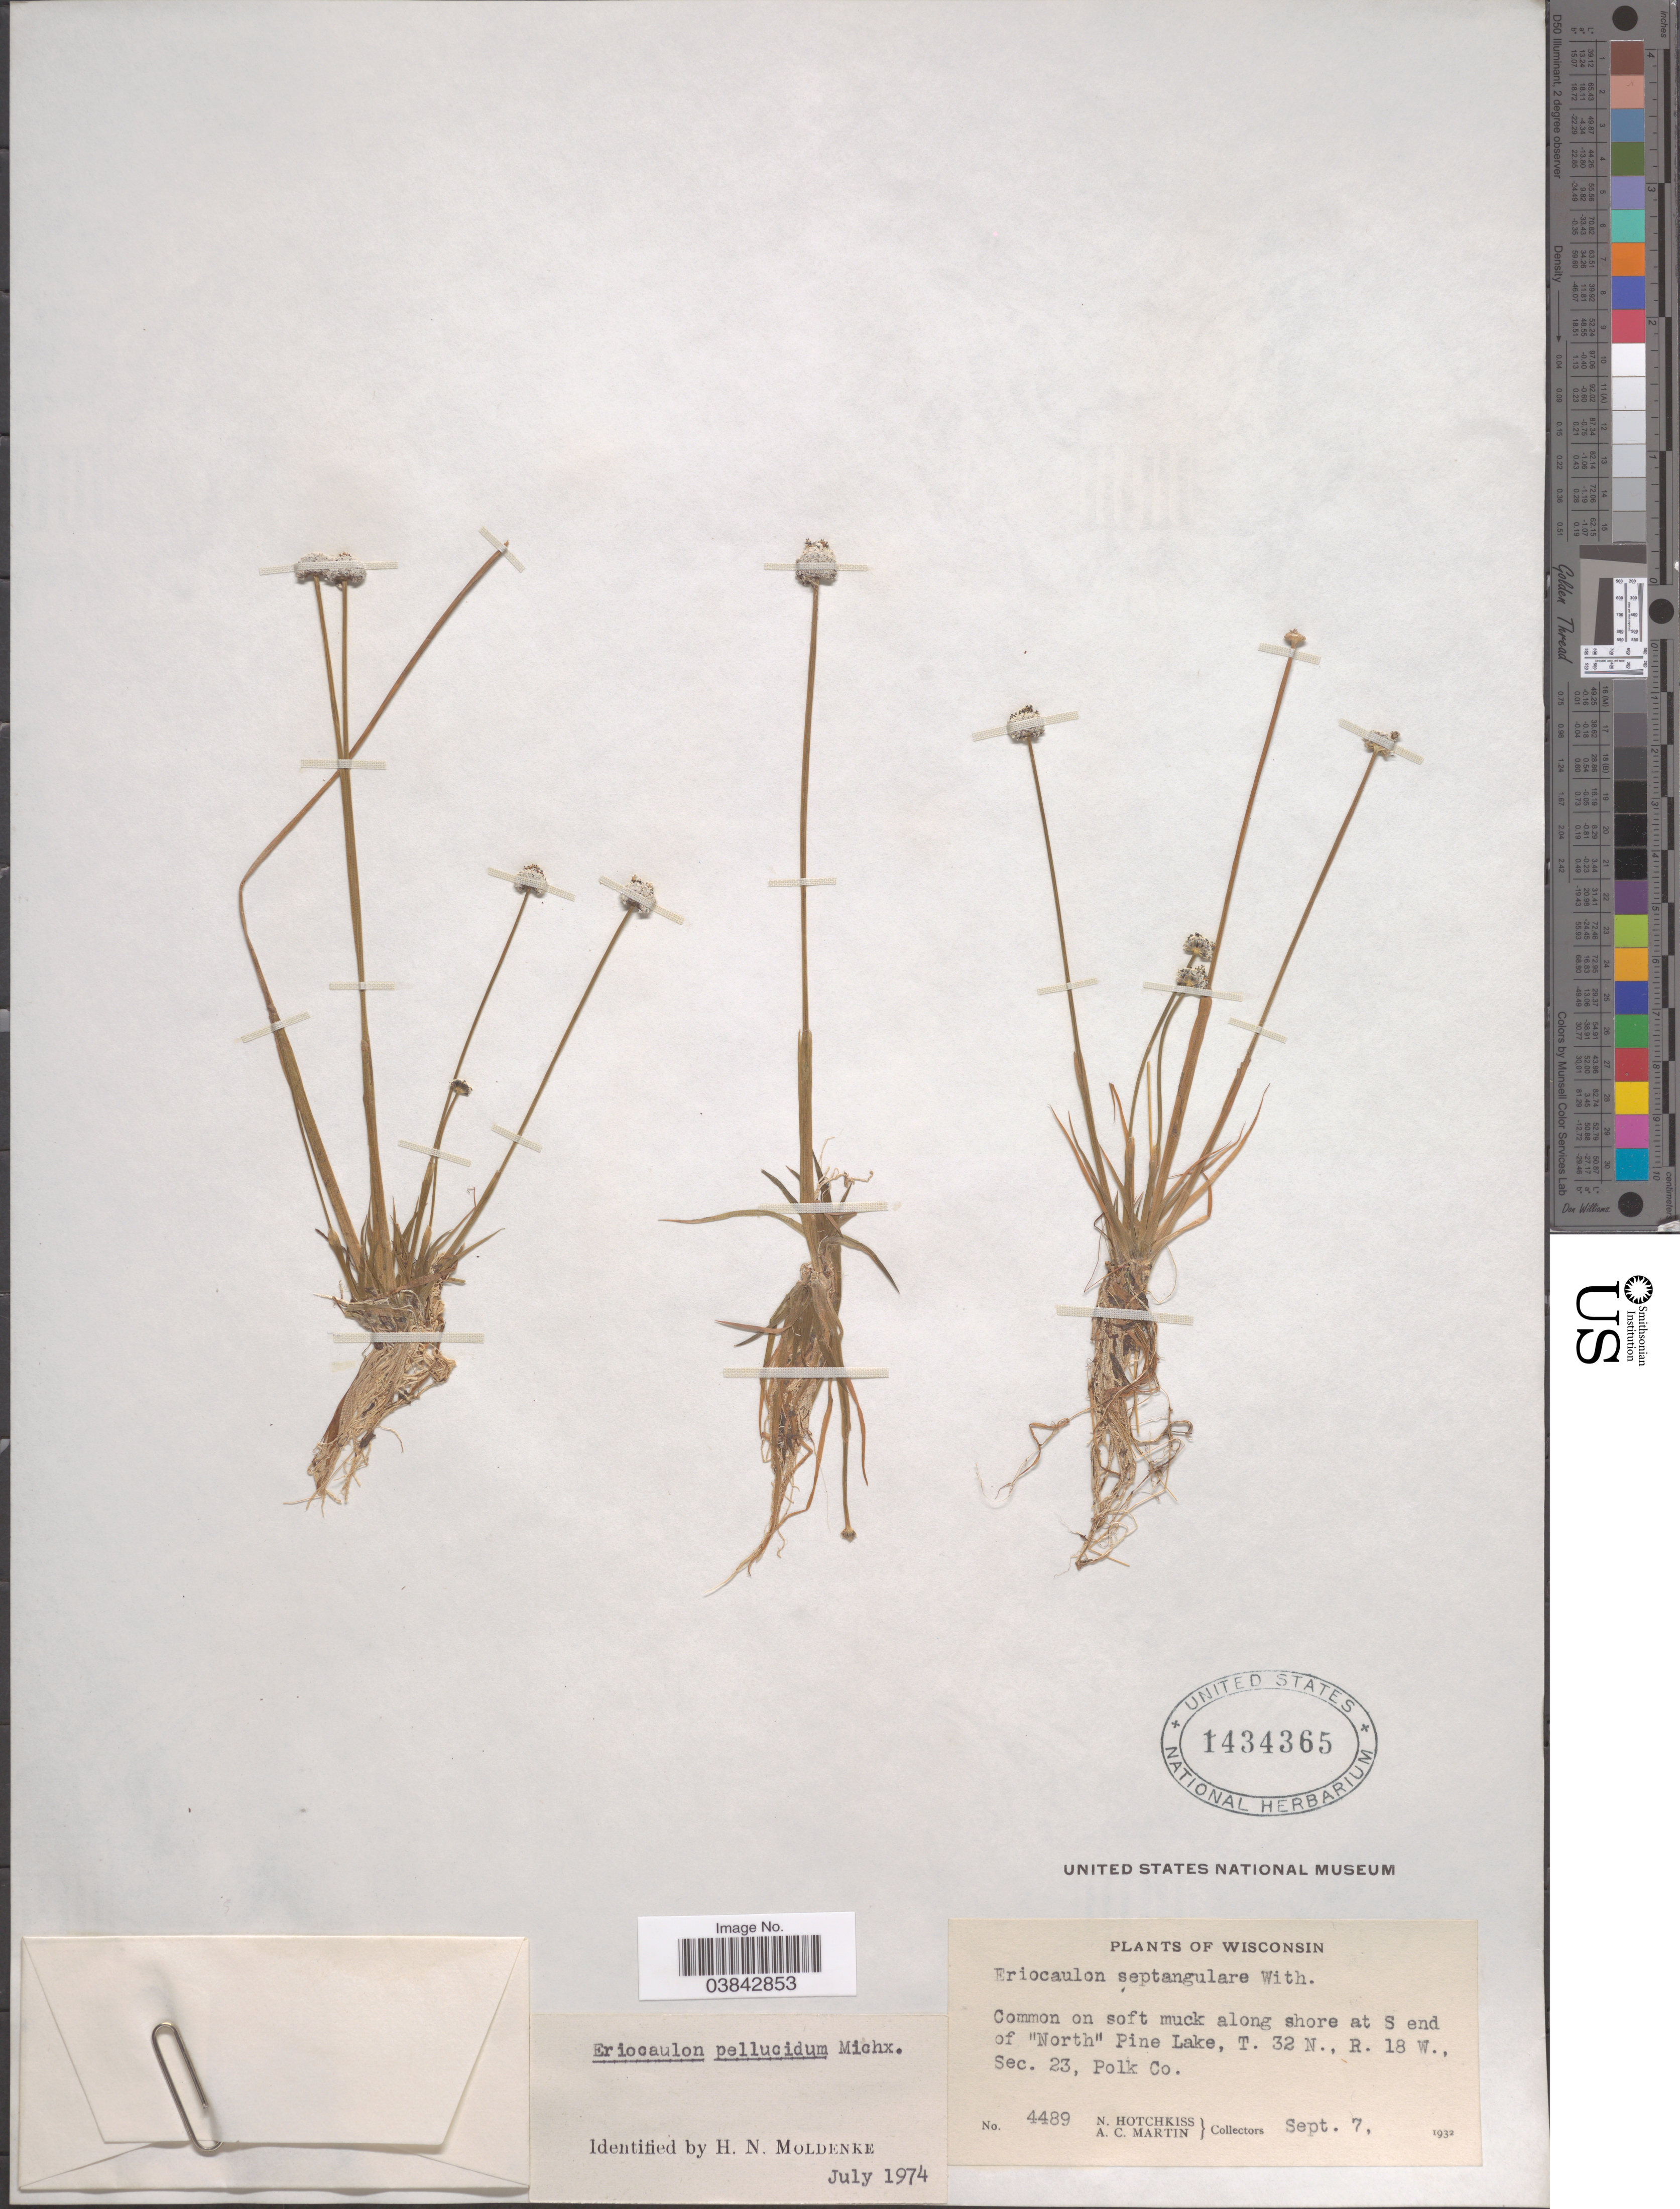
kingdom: Plantae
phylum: Tracheophyta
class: Liliopsida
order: Poales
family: Eriocaulaceae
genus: Eriocaulon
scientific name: Eriocaulon aquaticum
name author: (Hill) Druce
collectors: N. Hotchkiss & A. C. Martin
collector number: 4489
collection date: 1932-09-07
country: United States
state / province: Wisconsin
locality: Along shore at S end of "North" Pine Lake, T. 32 N., R. 18 W., Sec. 23, Polk Co.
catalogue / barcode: US 1434365